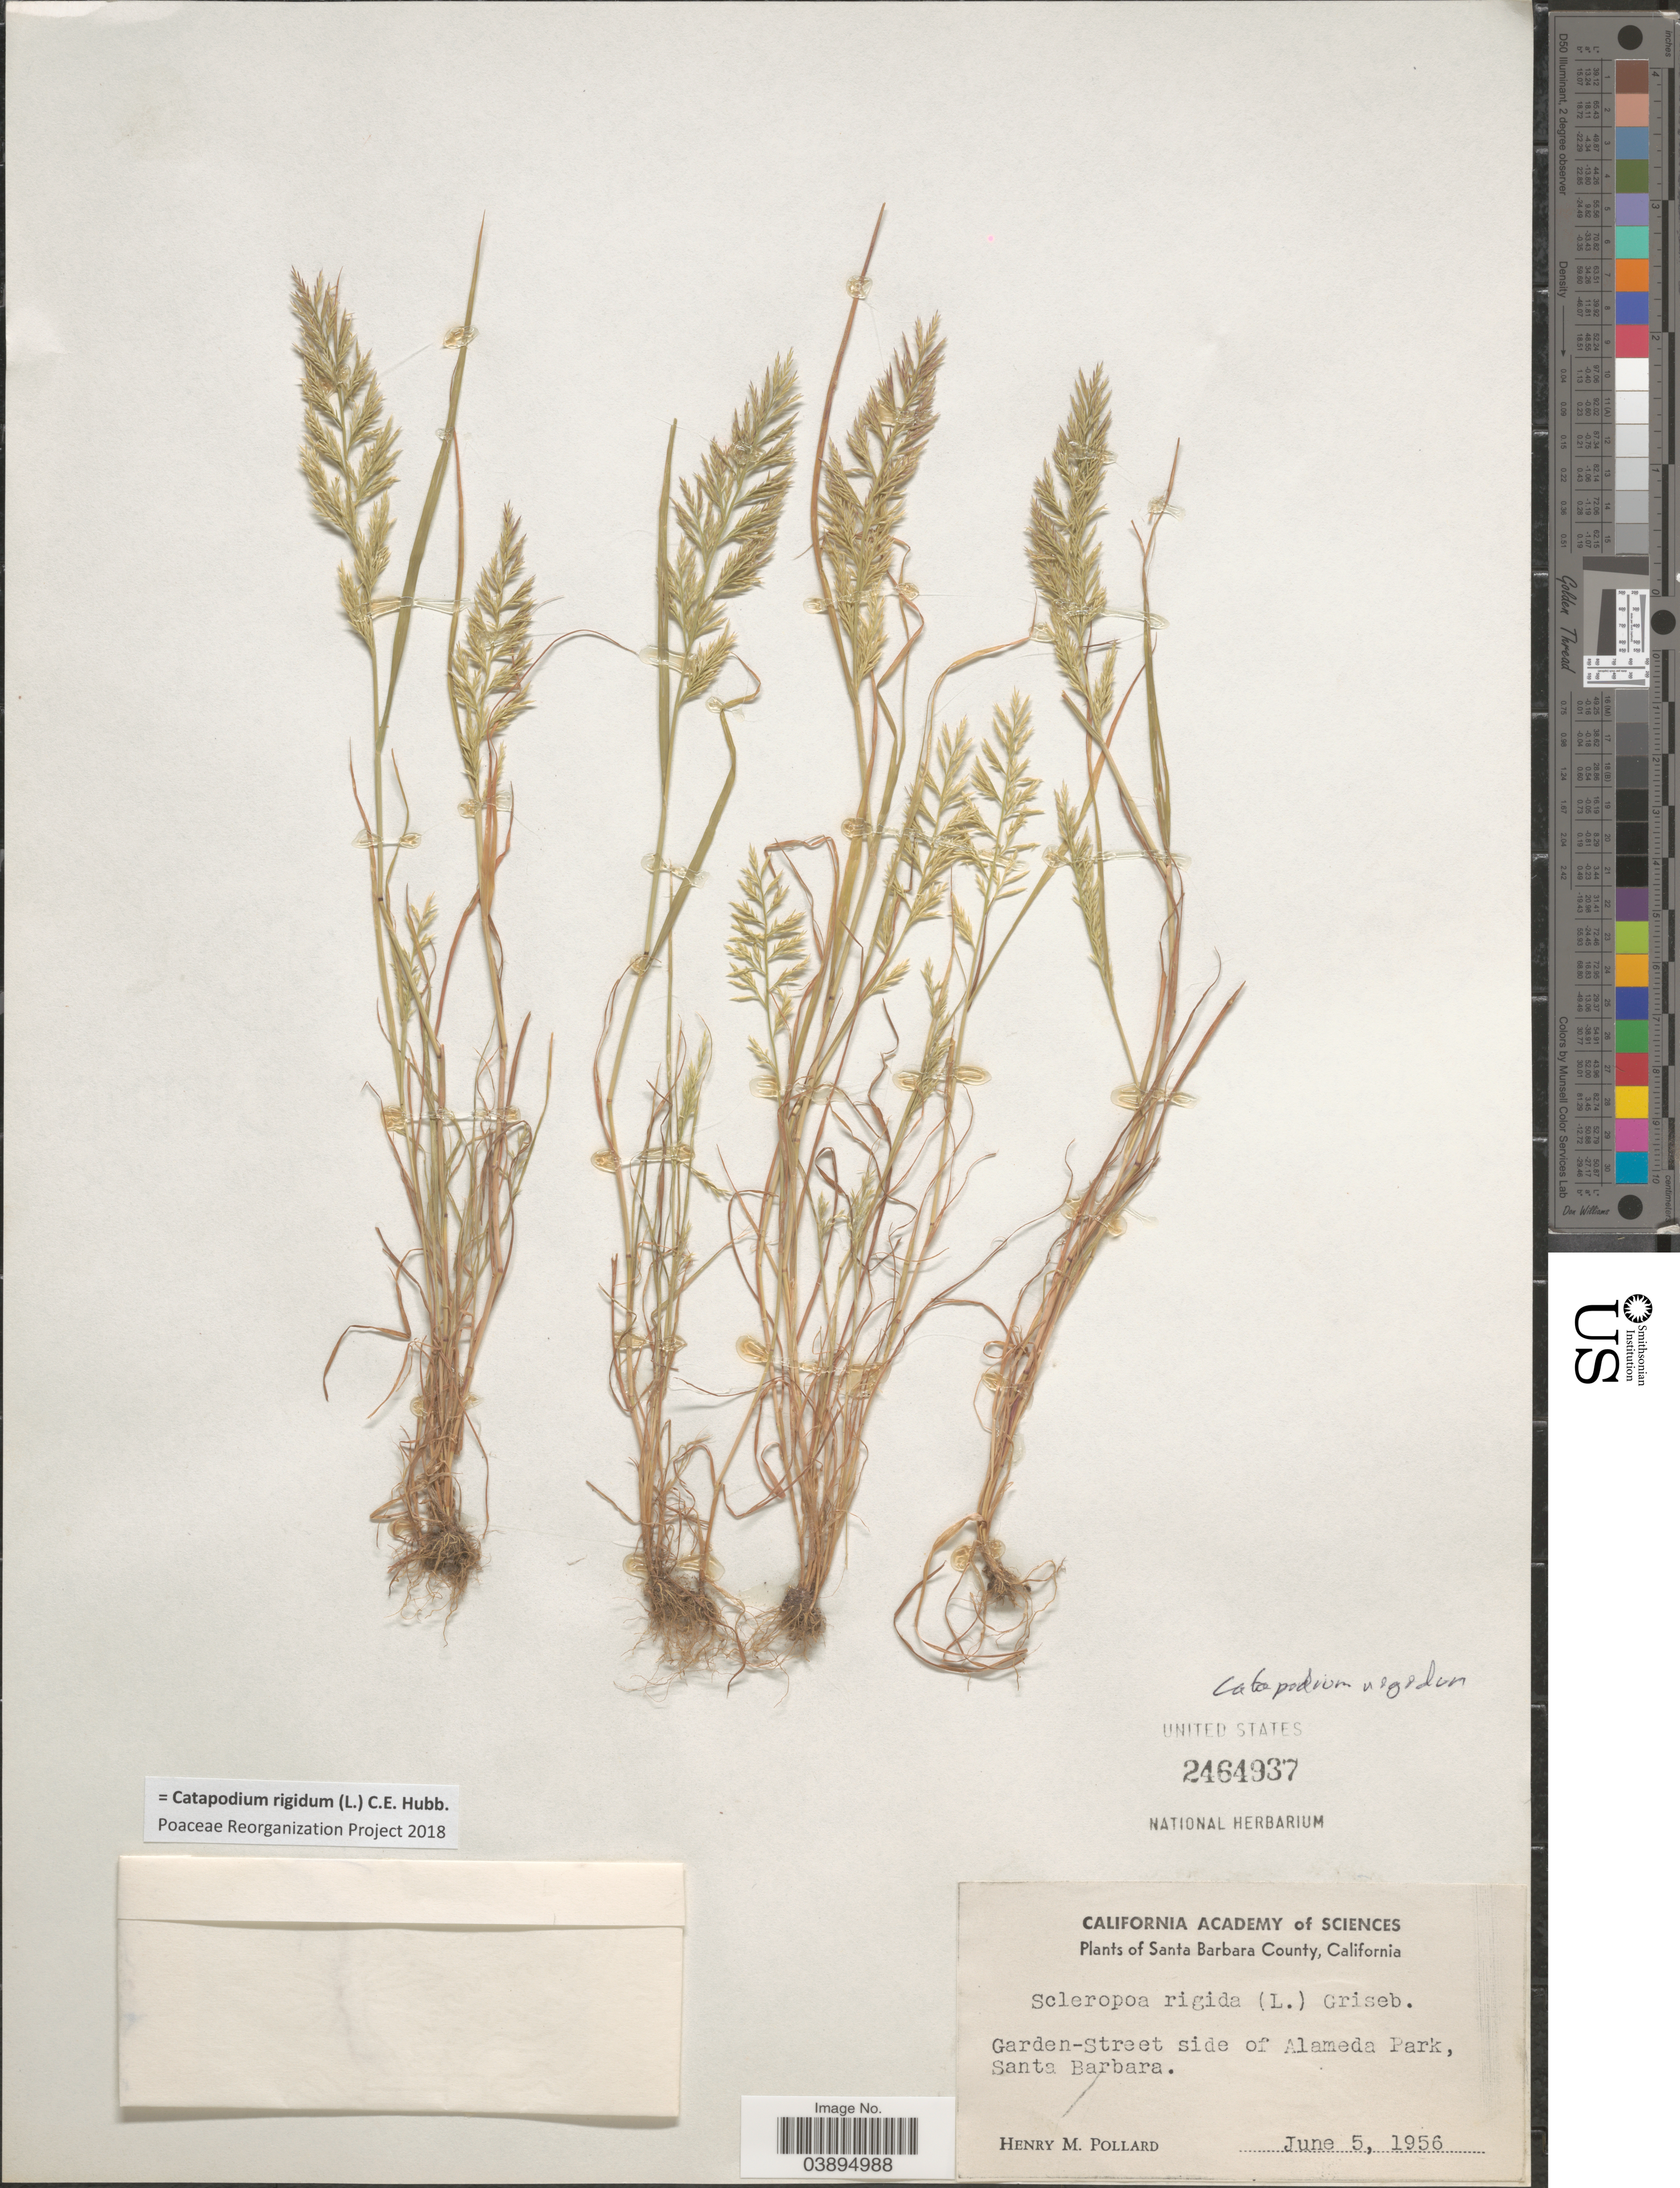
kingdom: Plantae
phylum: Tracheophyta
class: Liliopsida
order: Poales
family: Poaceae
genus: Catapodium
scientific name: Catapodium rigidum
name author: (L.) C.E. Hubb.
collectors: H. M. Pollard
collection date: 1956-06-05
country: United States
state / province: California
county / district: Santa Barbara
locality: Santa Barbara County. Garden-Street side of Alameda Park, Santa Barbara.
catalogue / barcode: US 2464937